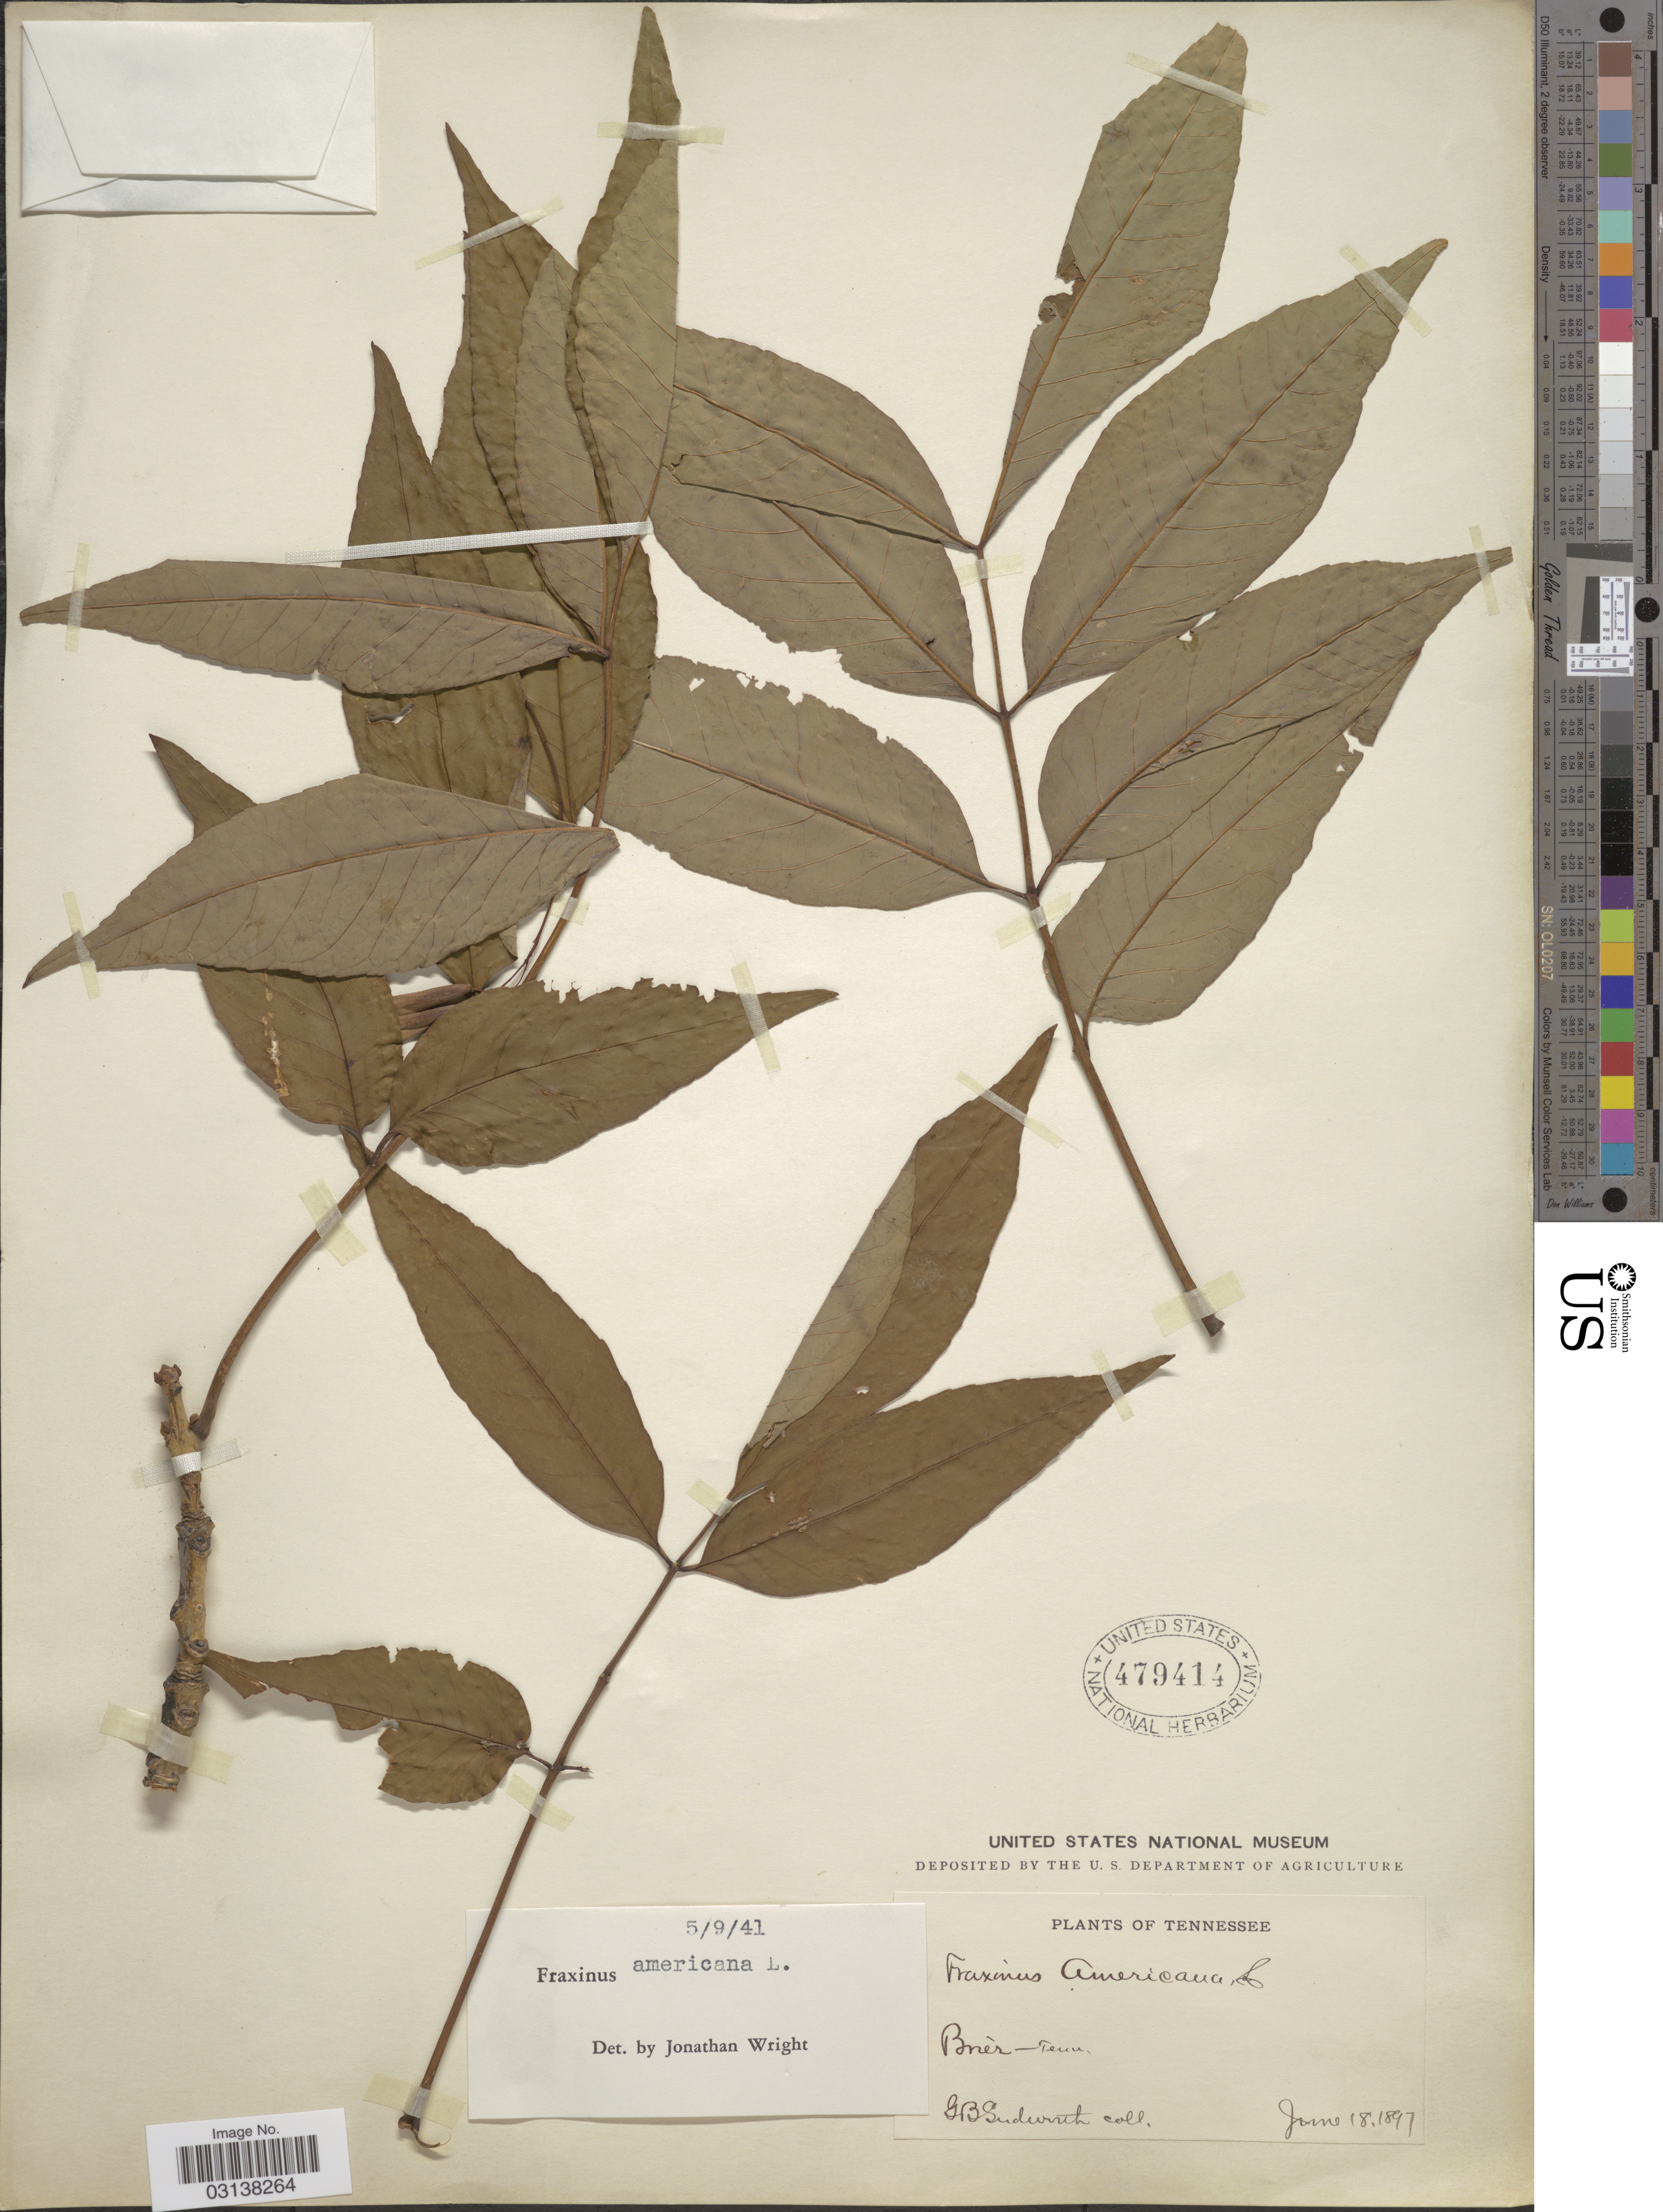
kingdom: Plantae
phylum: Tracheophyta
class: Magnoliopsida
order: Lamiales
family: Oleaceae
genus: Fraxinus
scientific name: Fraxinus americana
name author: L.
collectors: G. B. Sudworth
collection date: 1897-06-18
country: United States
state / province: Tennessee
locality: Brier - Tenn.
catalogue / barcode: US 479414